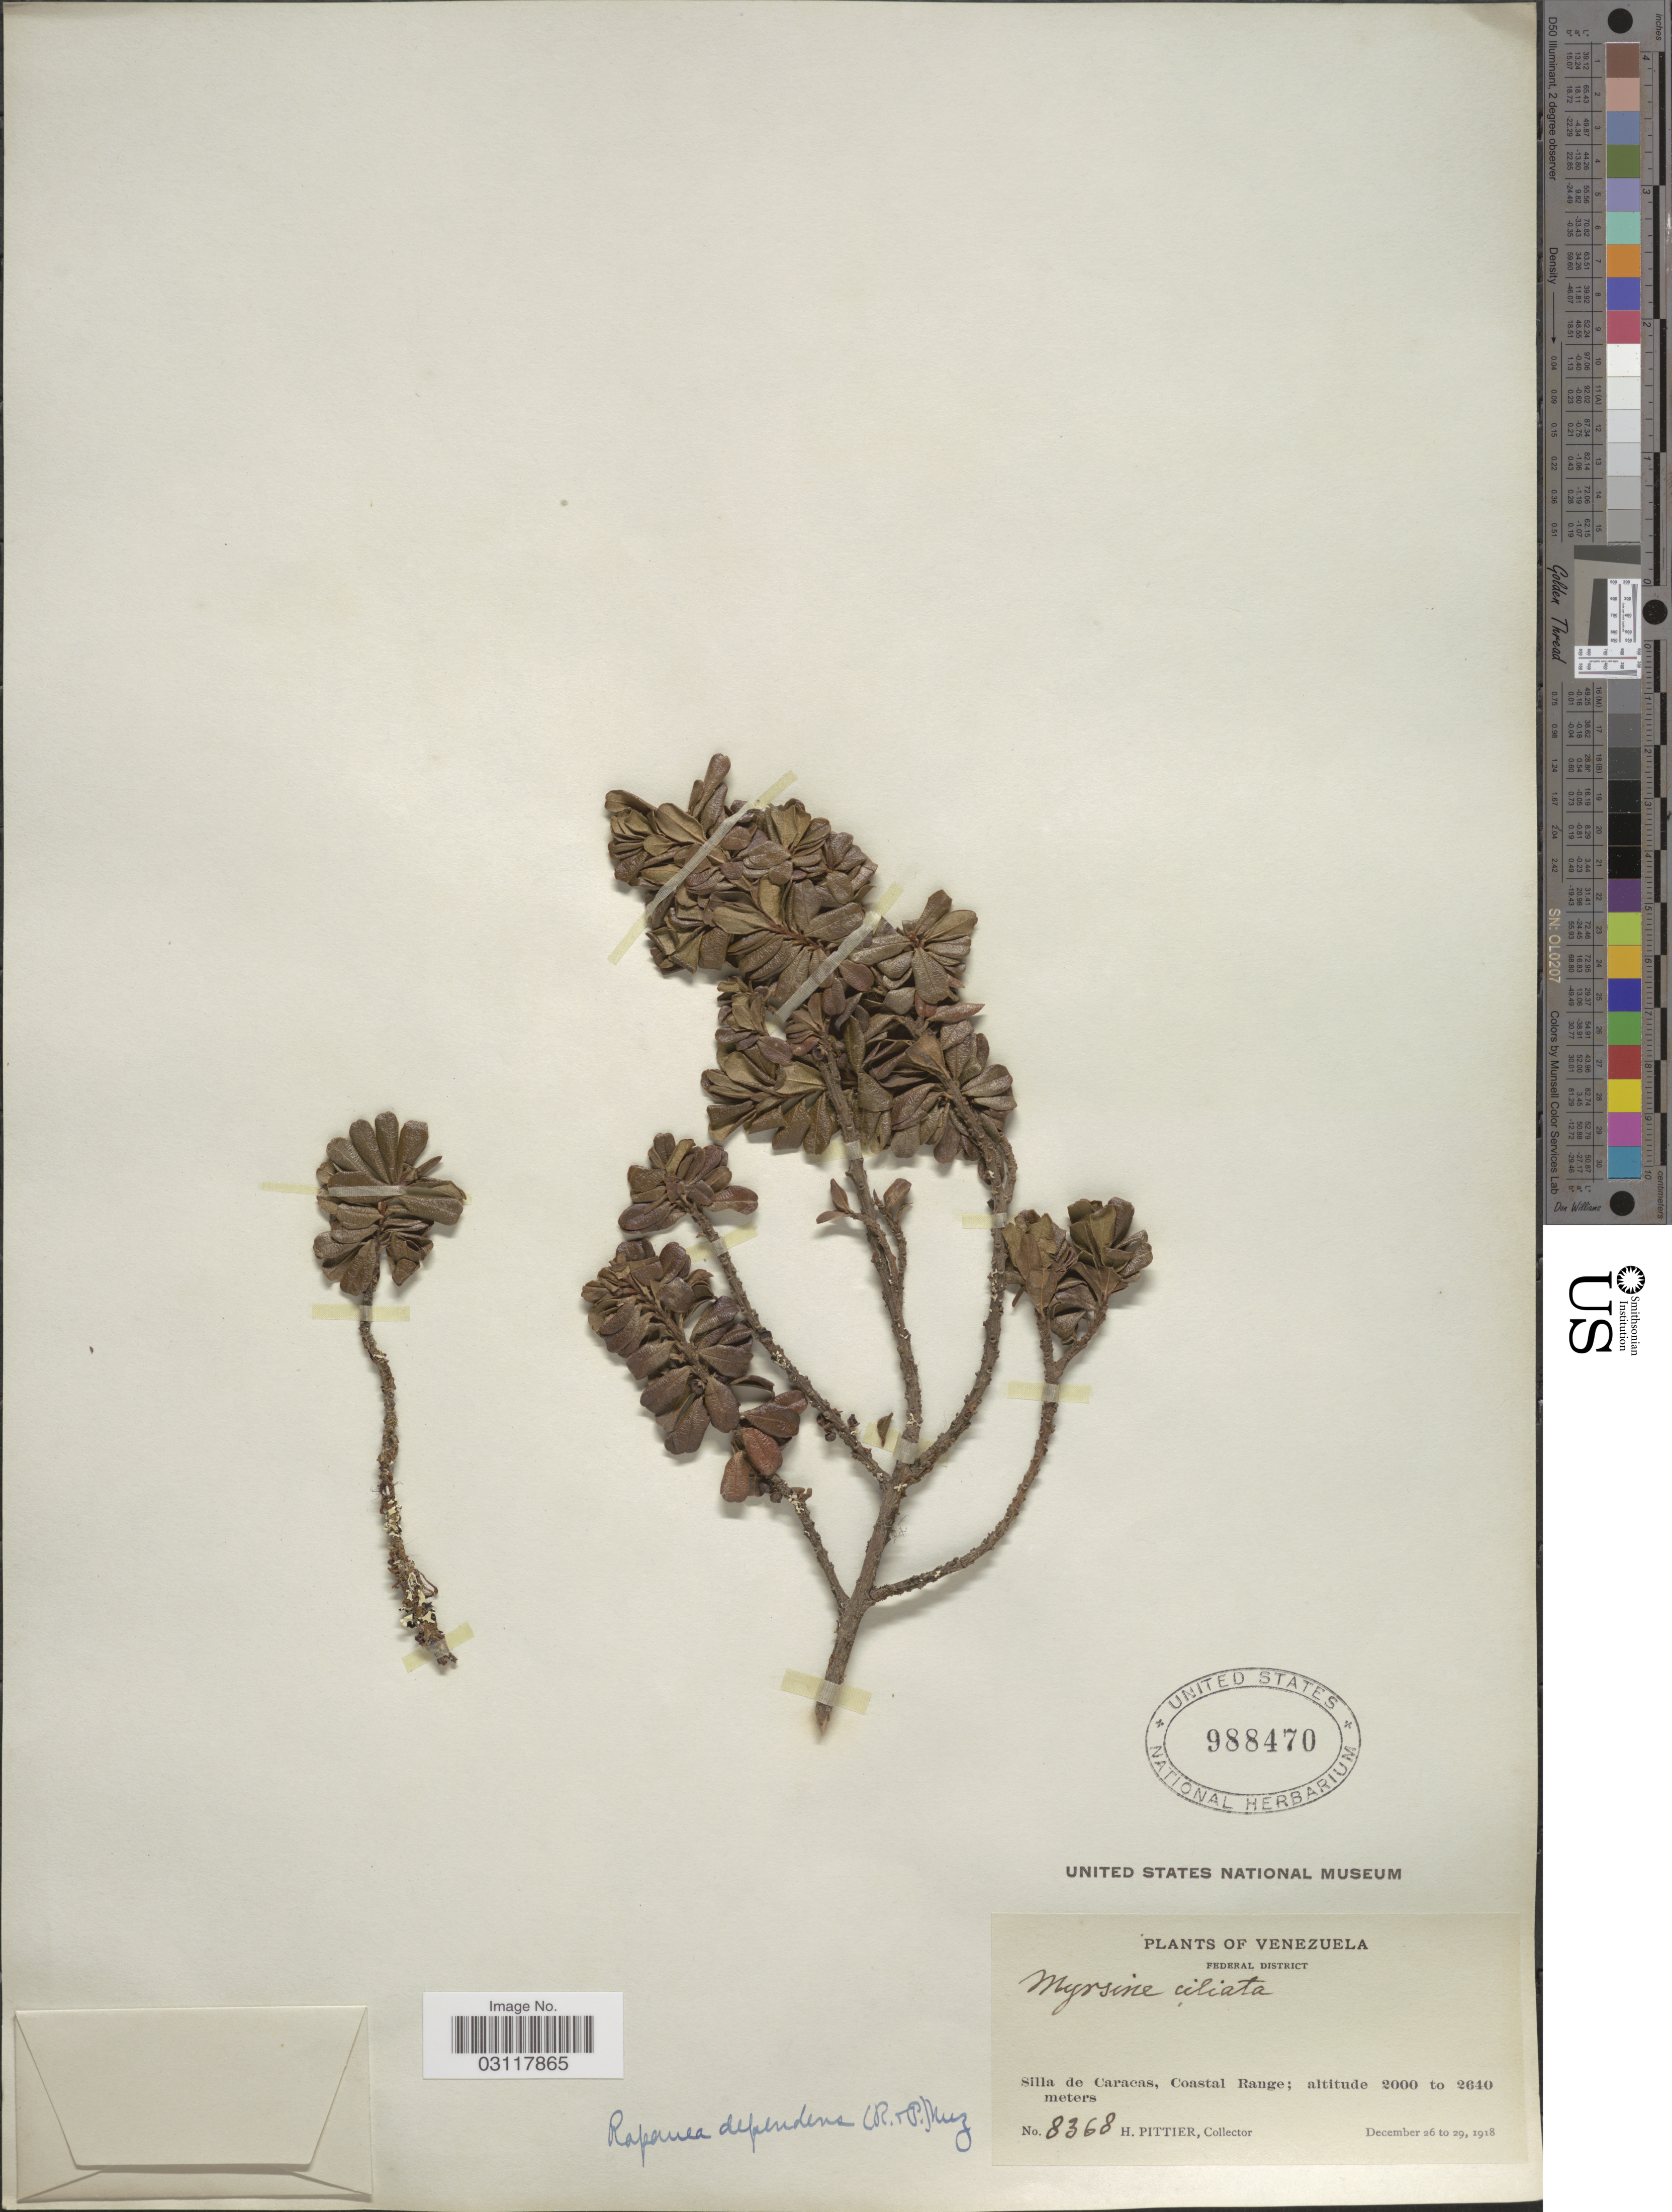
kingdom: Plantae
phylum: Tracheophyta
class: Magnoliopsida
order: Ericales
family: Primulaceae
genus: Rapanea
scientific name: Rapanea dependens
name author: (Ruiz & Pav.) Mez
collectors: H. F. Pittier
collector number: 8368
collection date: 1918-12-26/1918-12-29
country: Venezuela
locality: Federal District. Silla de Caracas, Coastal Range.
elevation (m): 2000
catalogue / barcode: US 988470